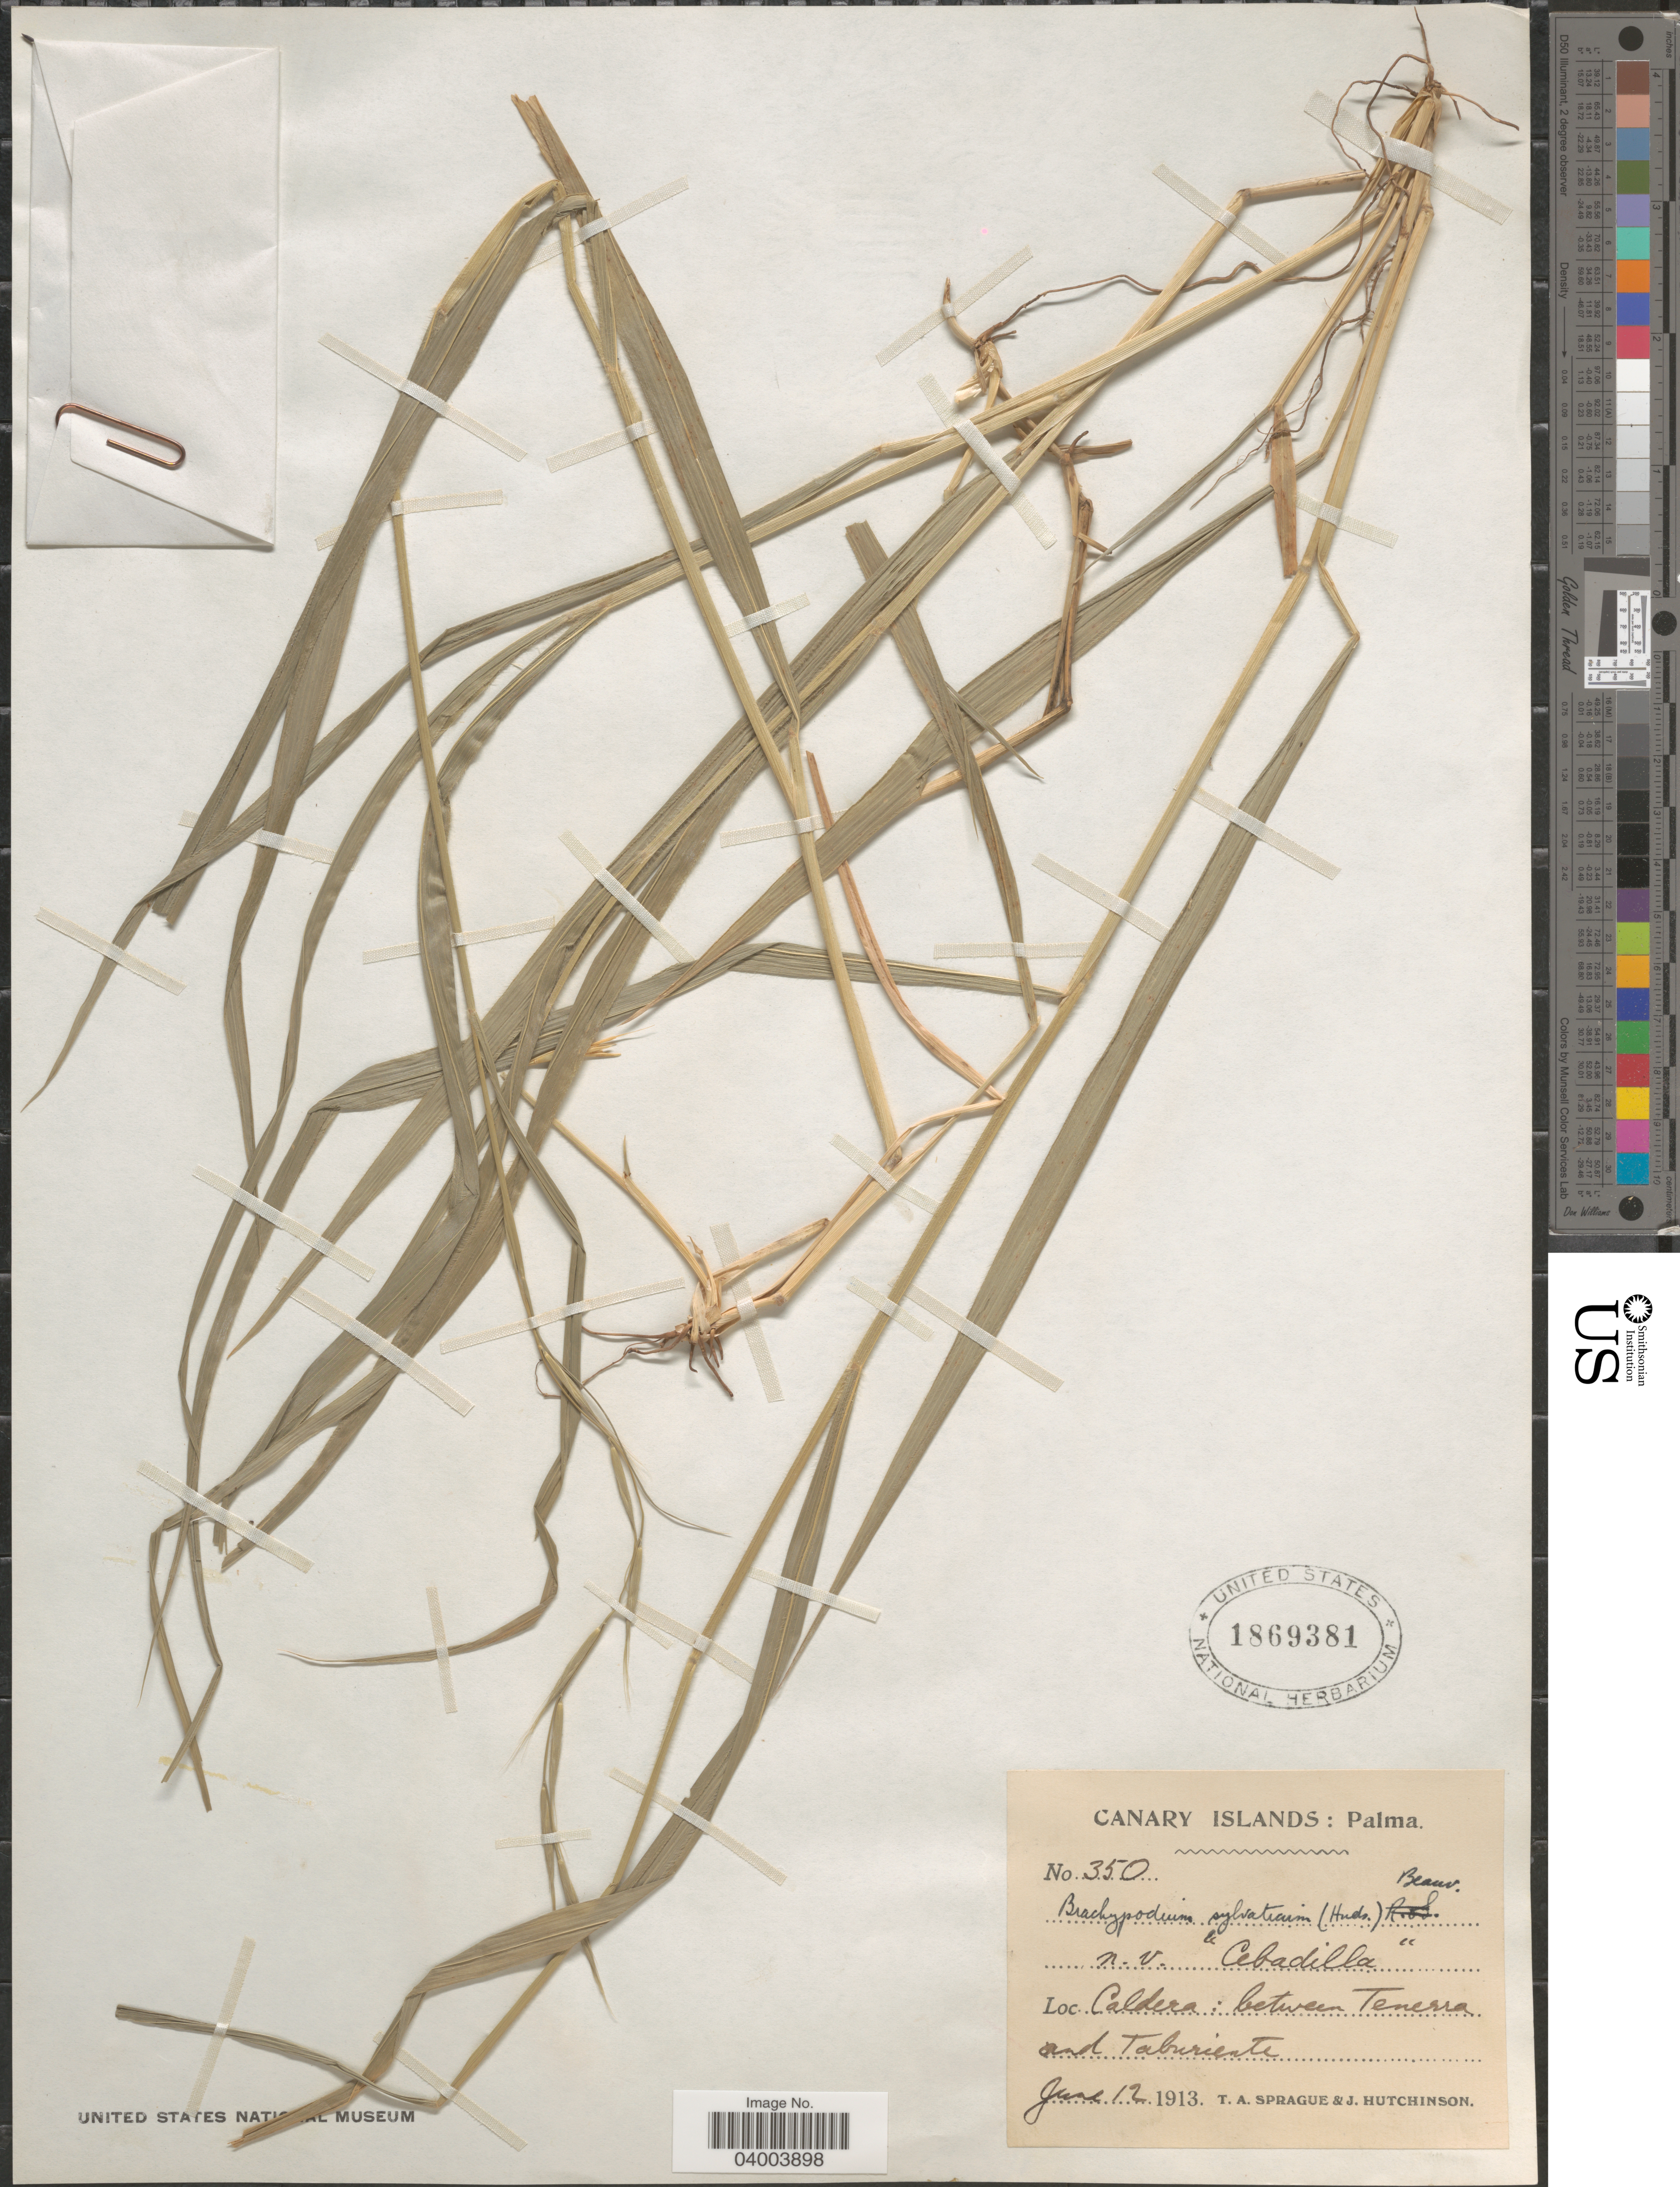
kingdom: Plantae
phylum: Tracheophyta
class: Liliopsida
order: Poales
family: Poaceae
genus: Brachypodium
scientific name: Brachypodium sylvaticum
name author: (Huds.) P. Beauv.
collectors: T. A. Sprague & J. Hutchinson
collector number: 350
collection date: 1913-06-12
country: Spain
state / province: Canarias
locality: Canary Islands: Palma. Caldera: between Tenerra and Taburiente.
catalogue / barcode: US 1869381